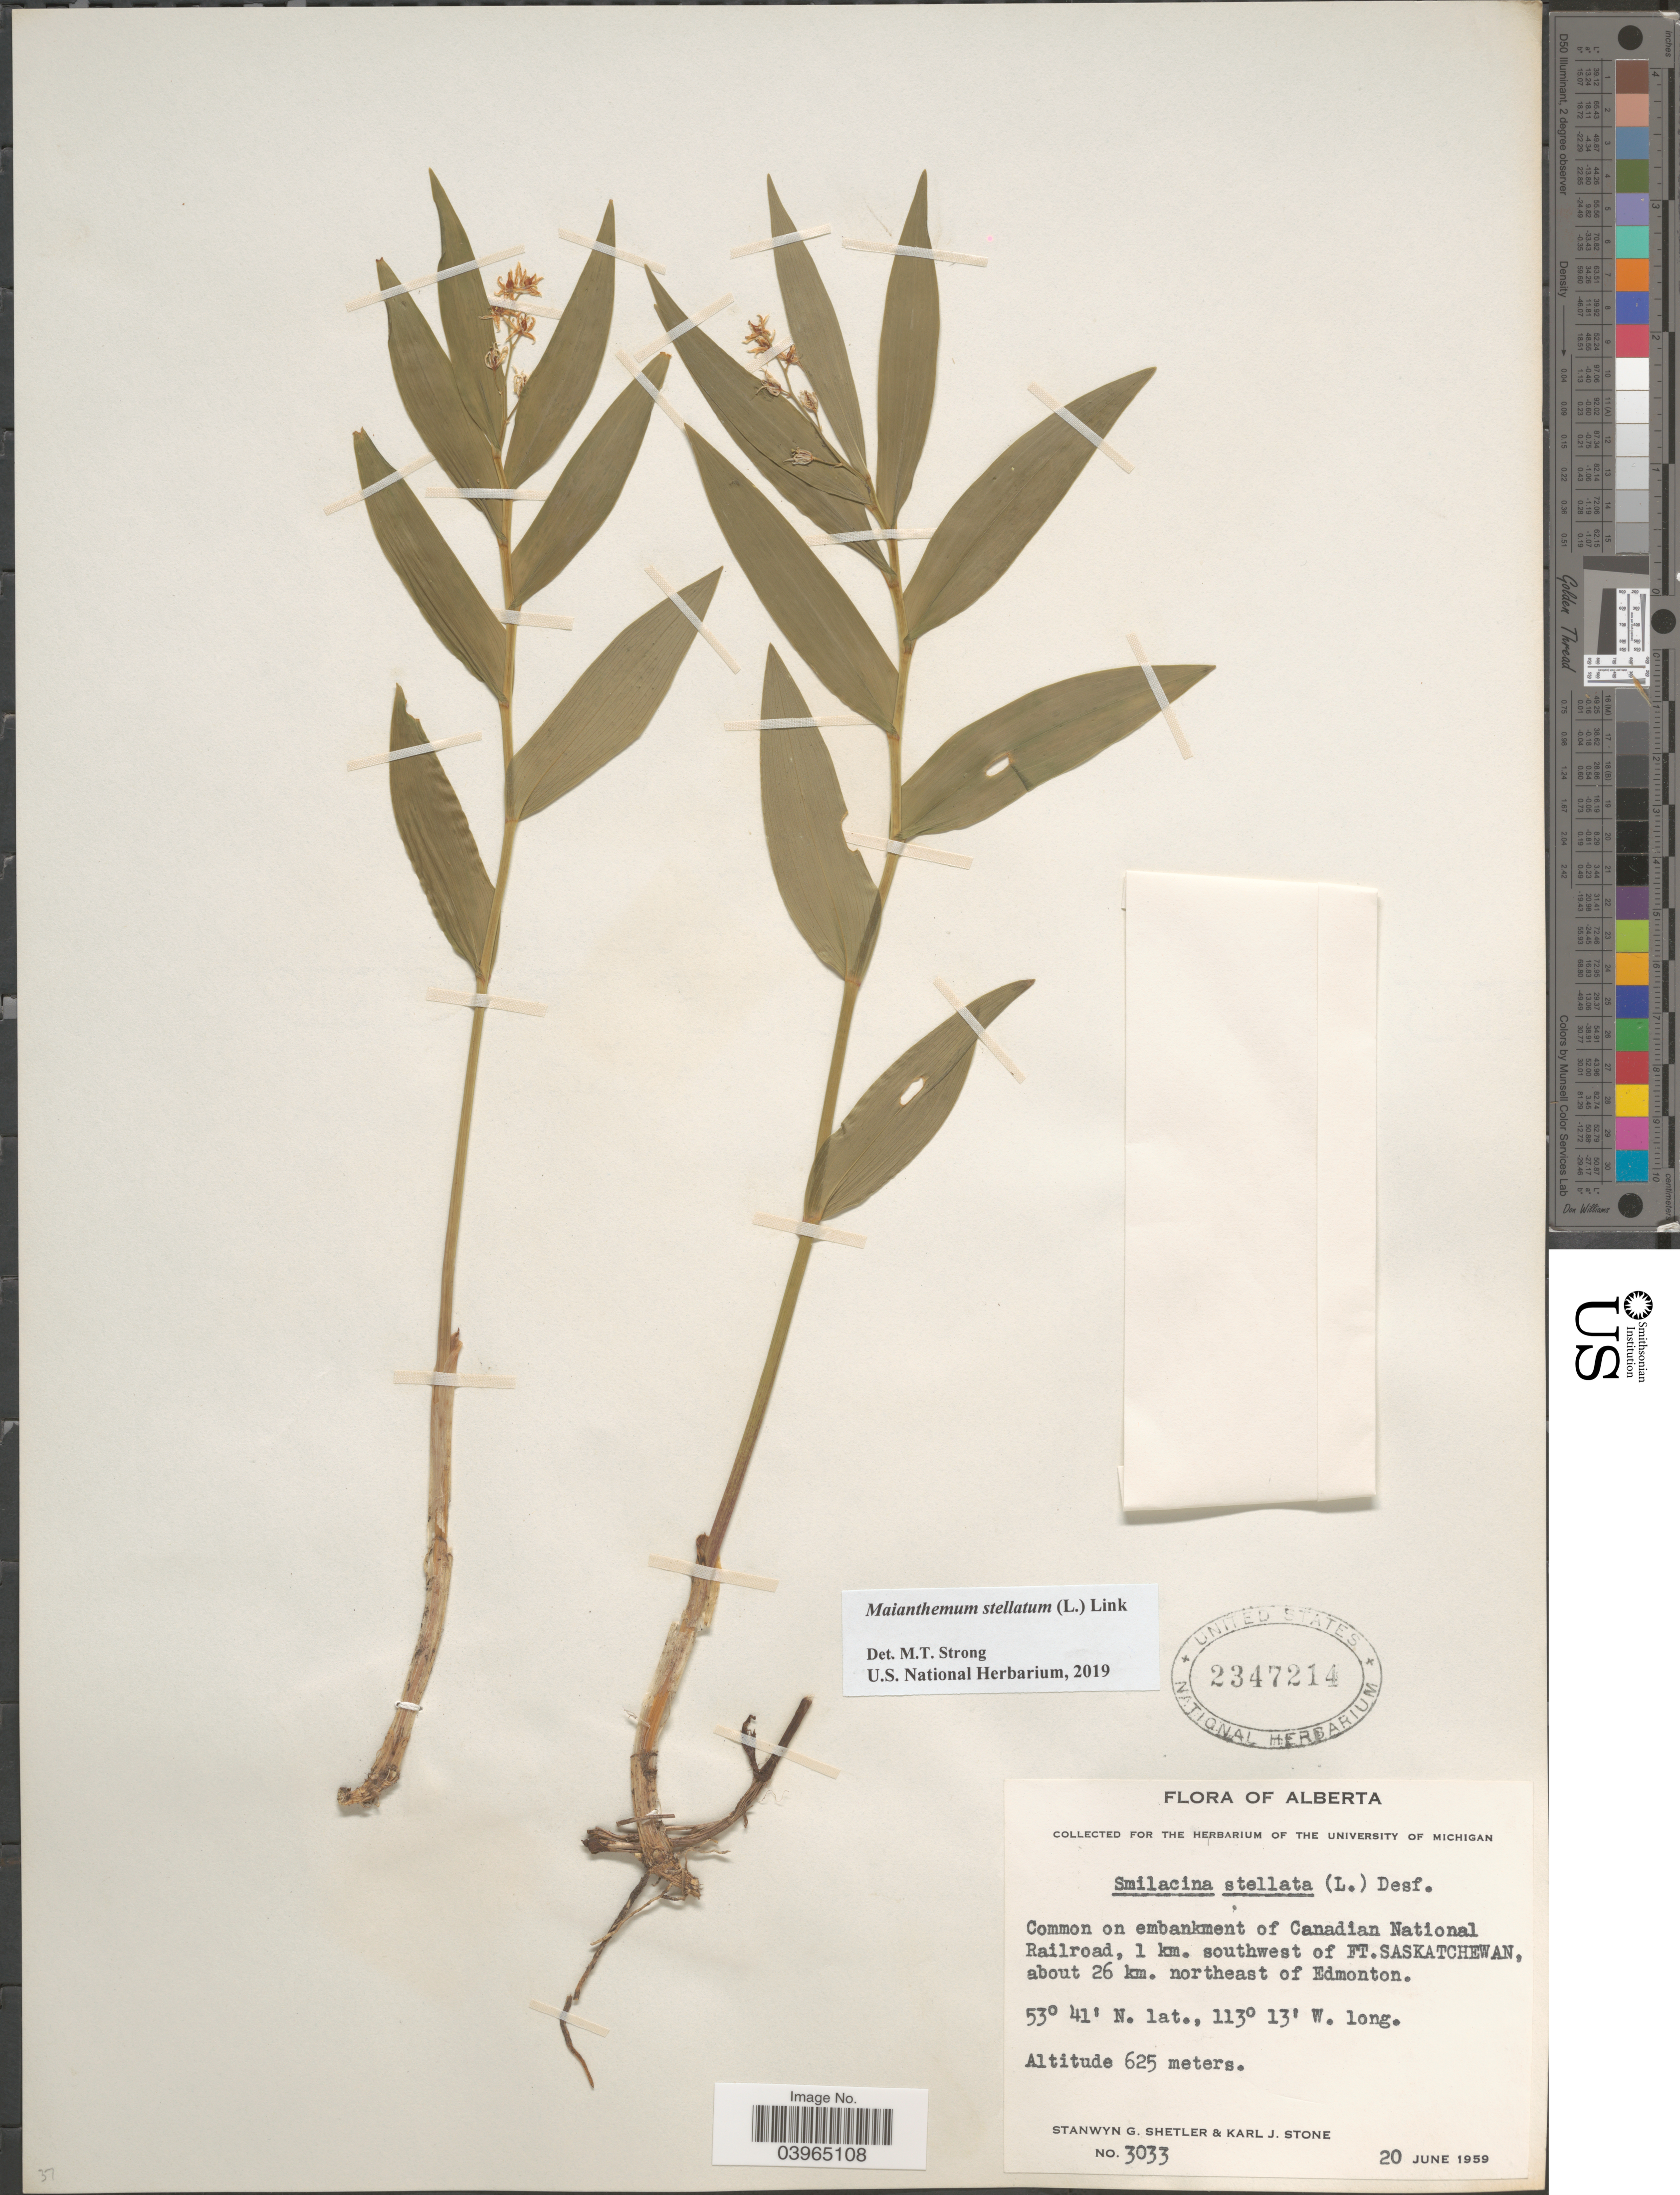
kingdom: Plantae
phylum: Tracheophyta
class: Liliopsida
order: Asparagales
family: Asparagaceae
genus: Maianthemum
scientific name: Maianthemum stellatum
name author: (L.) Link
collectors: S. Shetler & K. J. Stone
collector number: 3033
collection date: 1959-06-20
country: Canada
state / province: Alberta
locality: On embankment of Canadian National Railroad, 1 km. southwest of Ft. Saskatchewan, about 26 km. northeast of Edmonton.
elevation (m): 625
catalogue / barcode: US 2347214